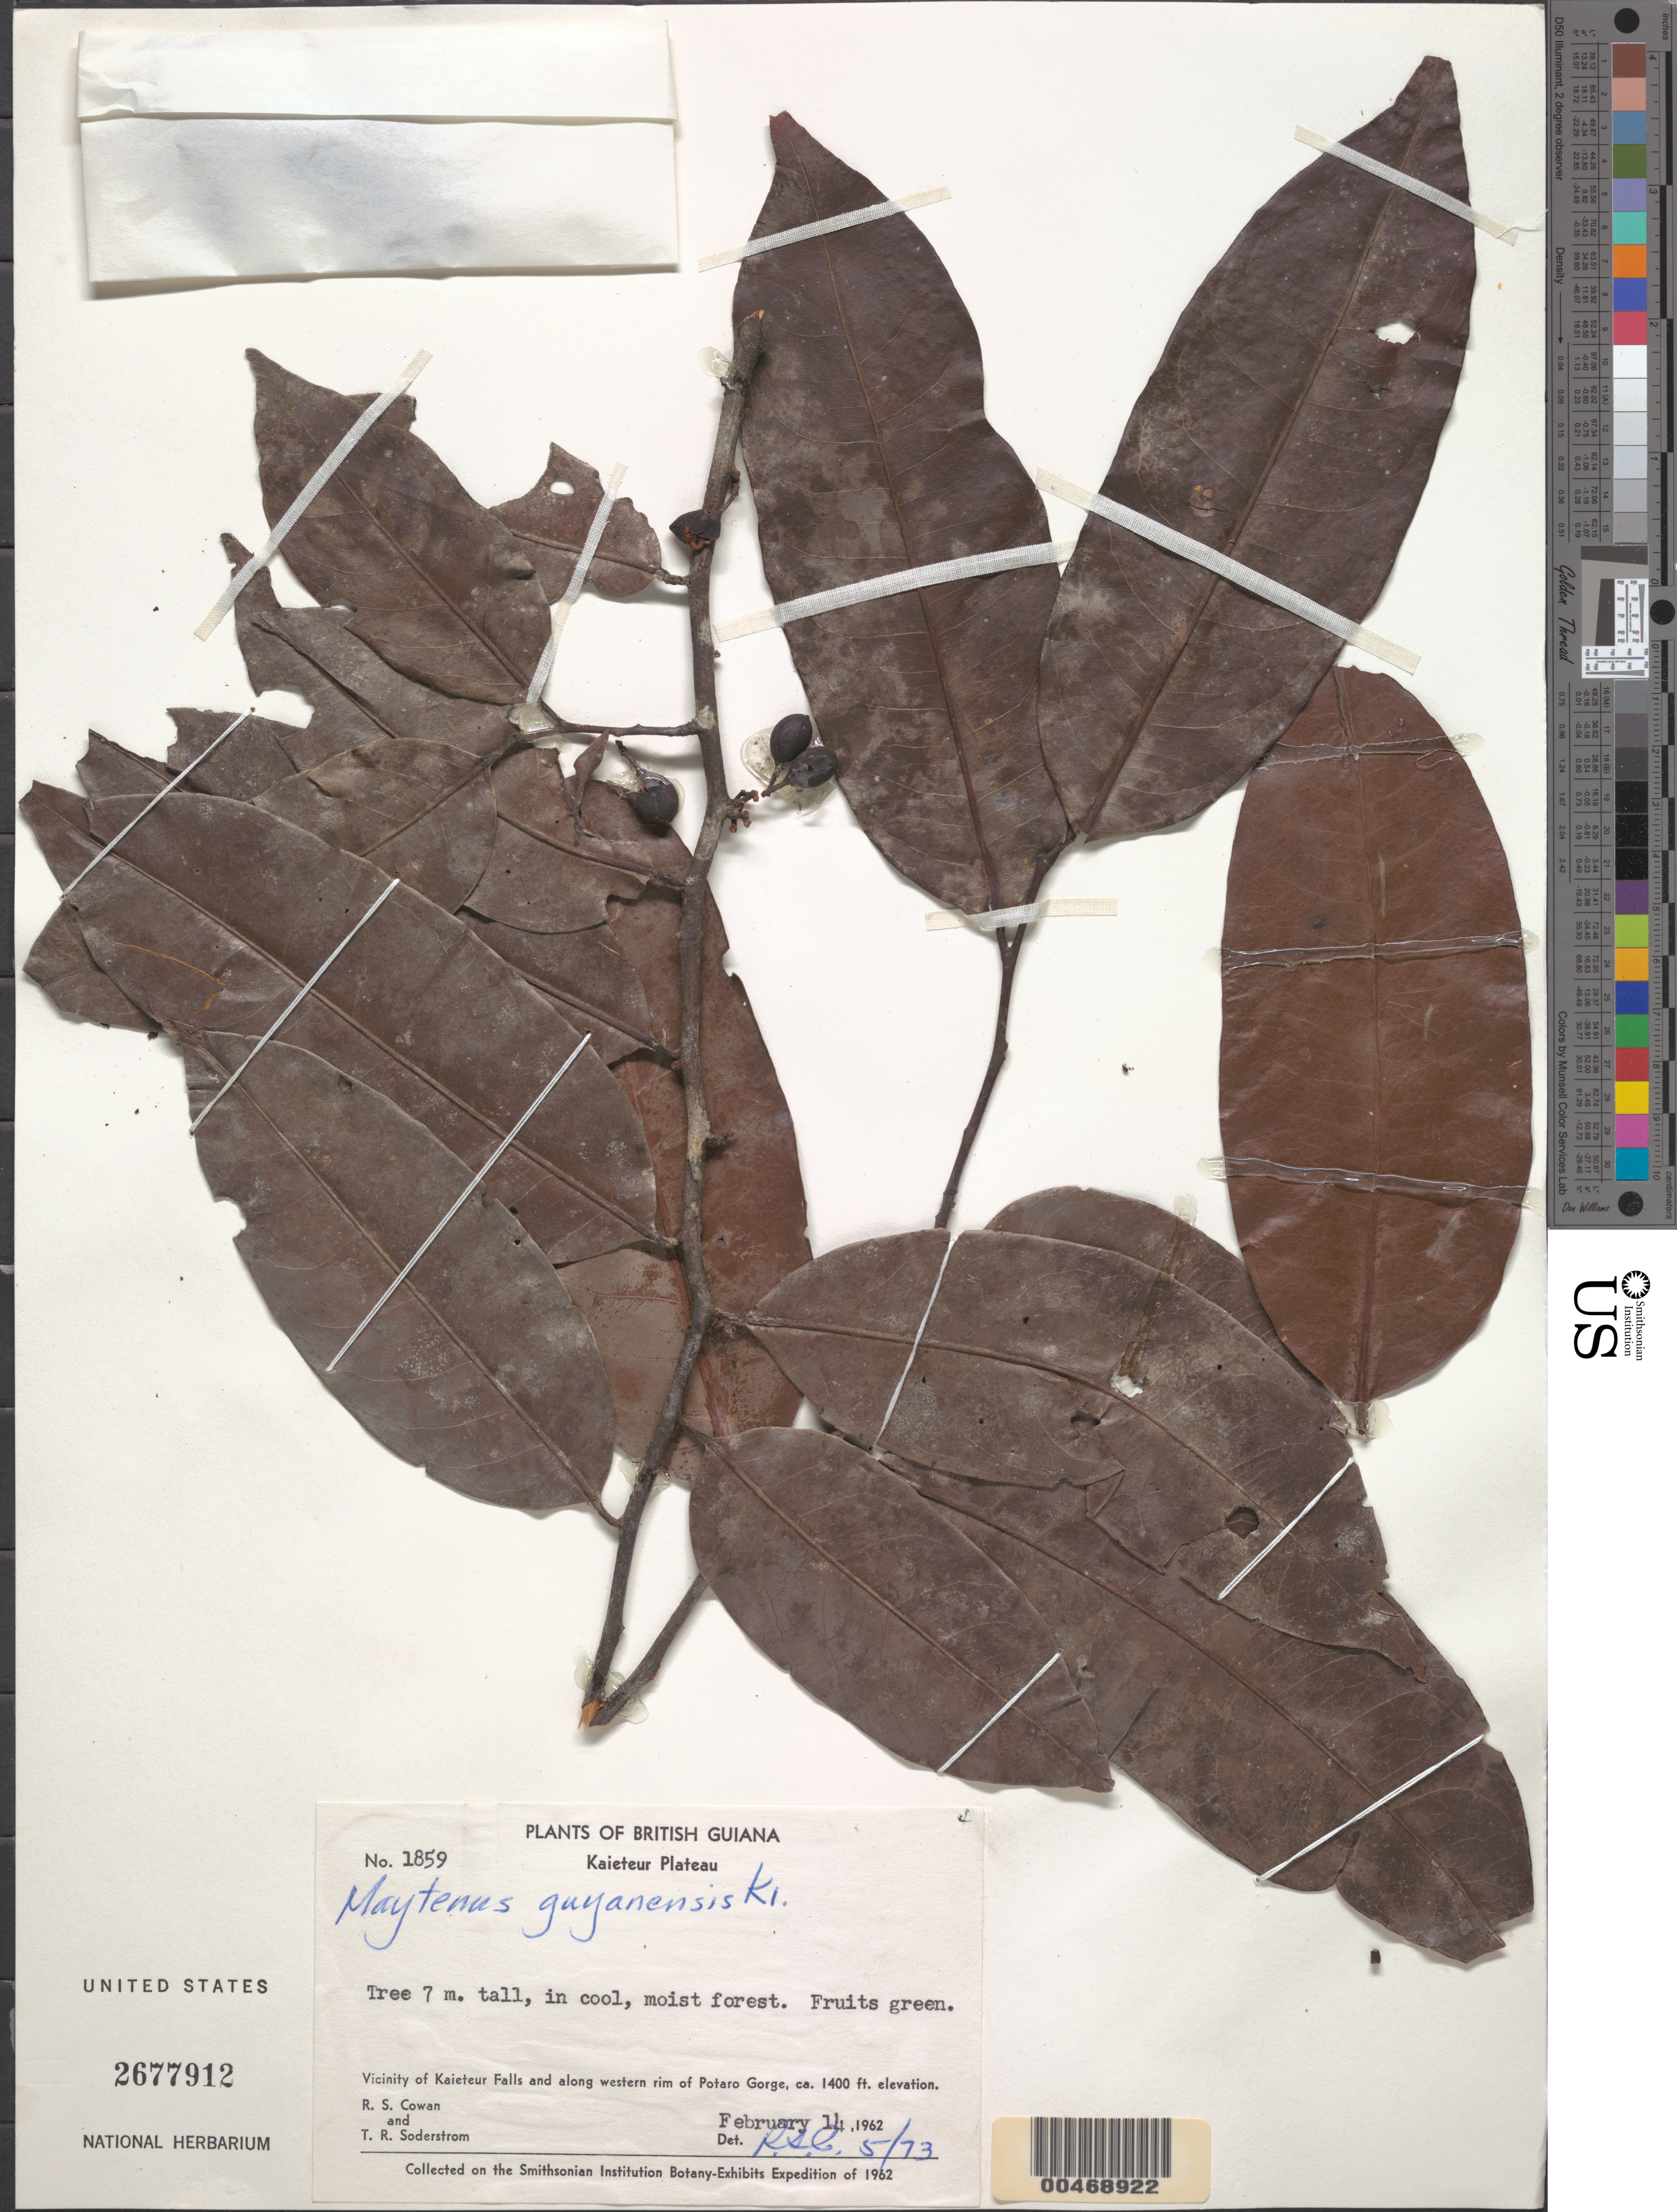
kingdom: Plantae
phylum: Tracheophyta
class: Magnoliopsida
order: Celastrales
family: Celastraceae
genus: Maytenus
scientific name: Maytenus guyanensis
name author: Klotzsch ex Reissek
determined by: Cowan, R. S.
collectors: R. S. Cowan & T. R. Soderstrom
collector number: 1859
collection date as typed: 14-Feb-62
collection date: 1962-02-14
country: Guyana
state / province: Potaro-Siparuni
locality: Kaieteur Plateau, vicinity of Kaieteur Falls and western rim of Potaro Gorge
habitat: Cool, moist forest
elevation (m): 427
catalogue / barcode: US 2677912